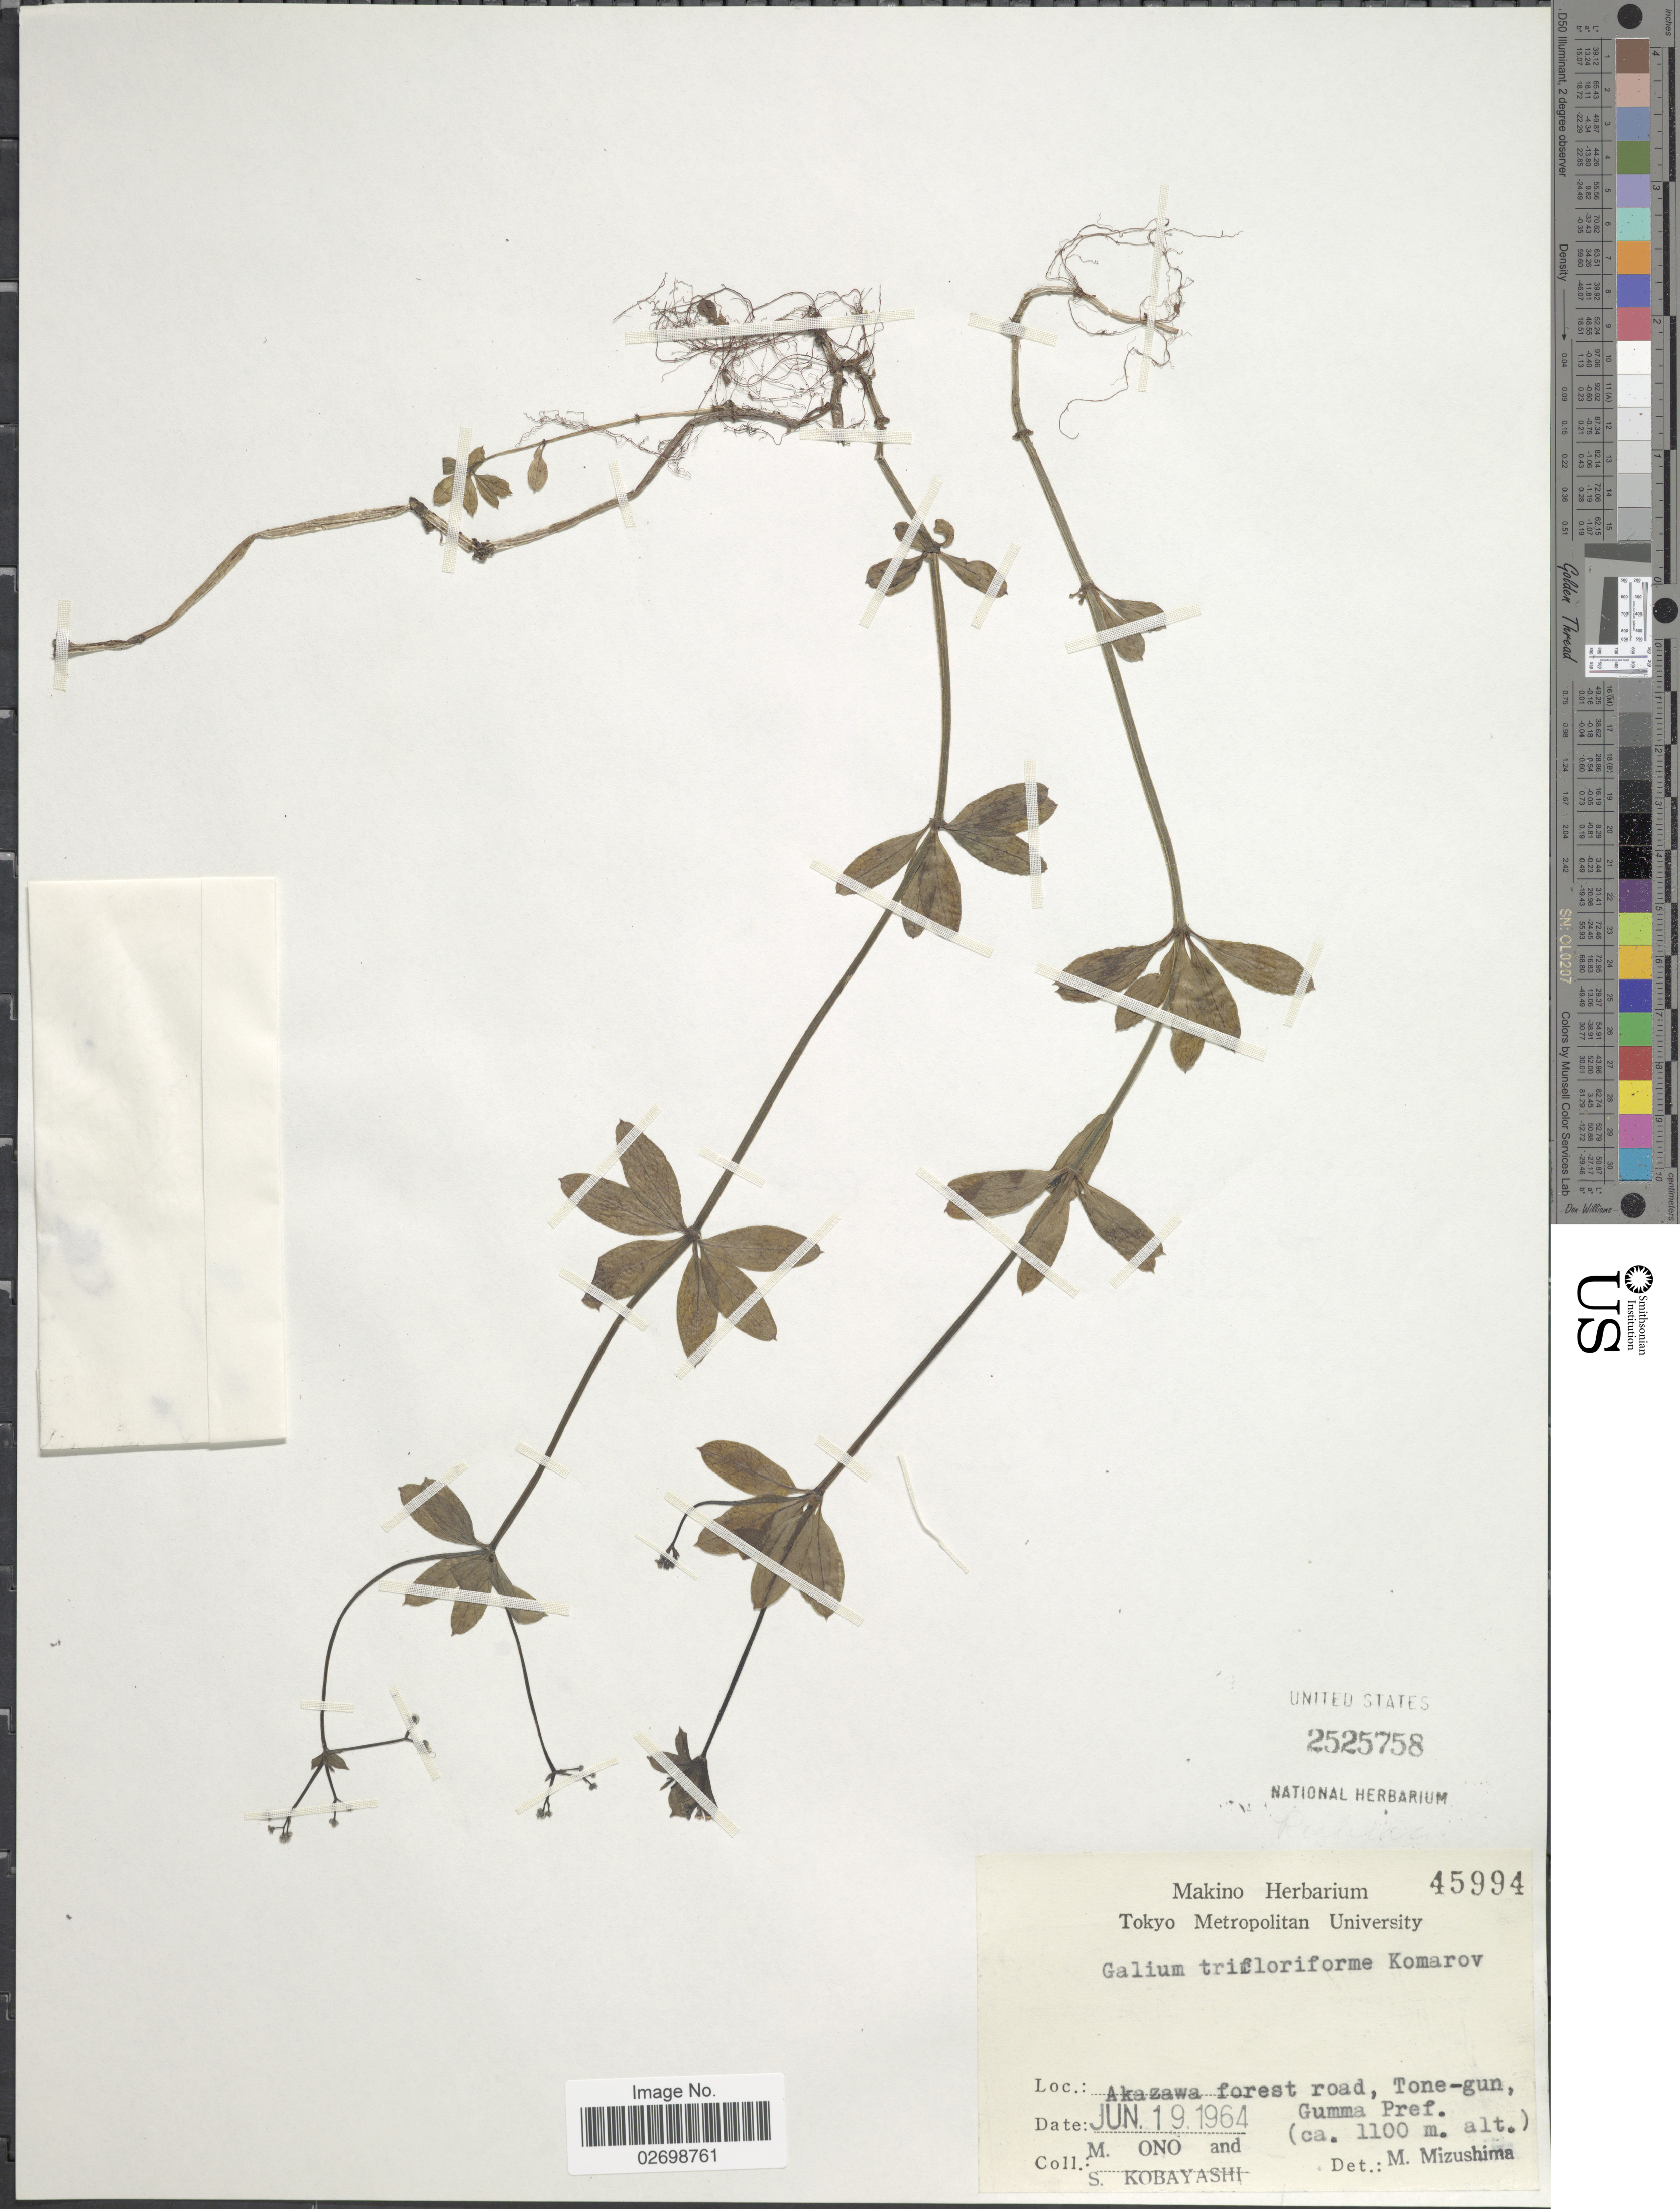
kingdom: Plantae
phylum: Tracheophyta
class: Magnoliopsida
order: Gentianales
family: Rubiaceae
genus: Galium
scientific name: Galium trifloriforme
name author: Kom.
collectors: M. Ono & S. Kobayashi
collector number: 45994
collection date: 1964-06-19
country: Japan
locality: Akazawa forest road, Tone-gun, Gumma Pref.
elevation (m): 1100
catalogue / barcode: US 2525758